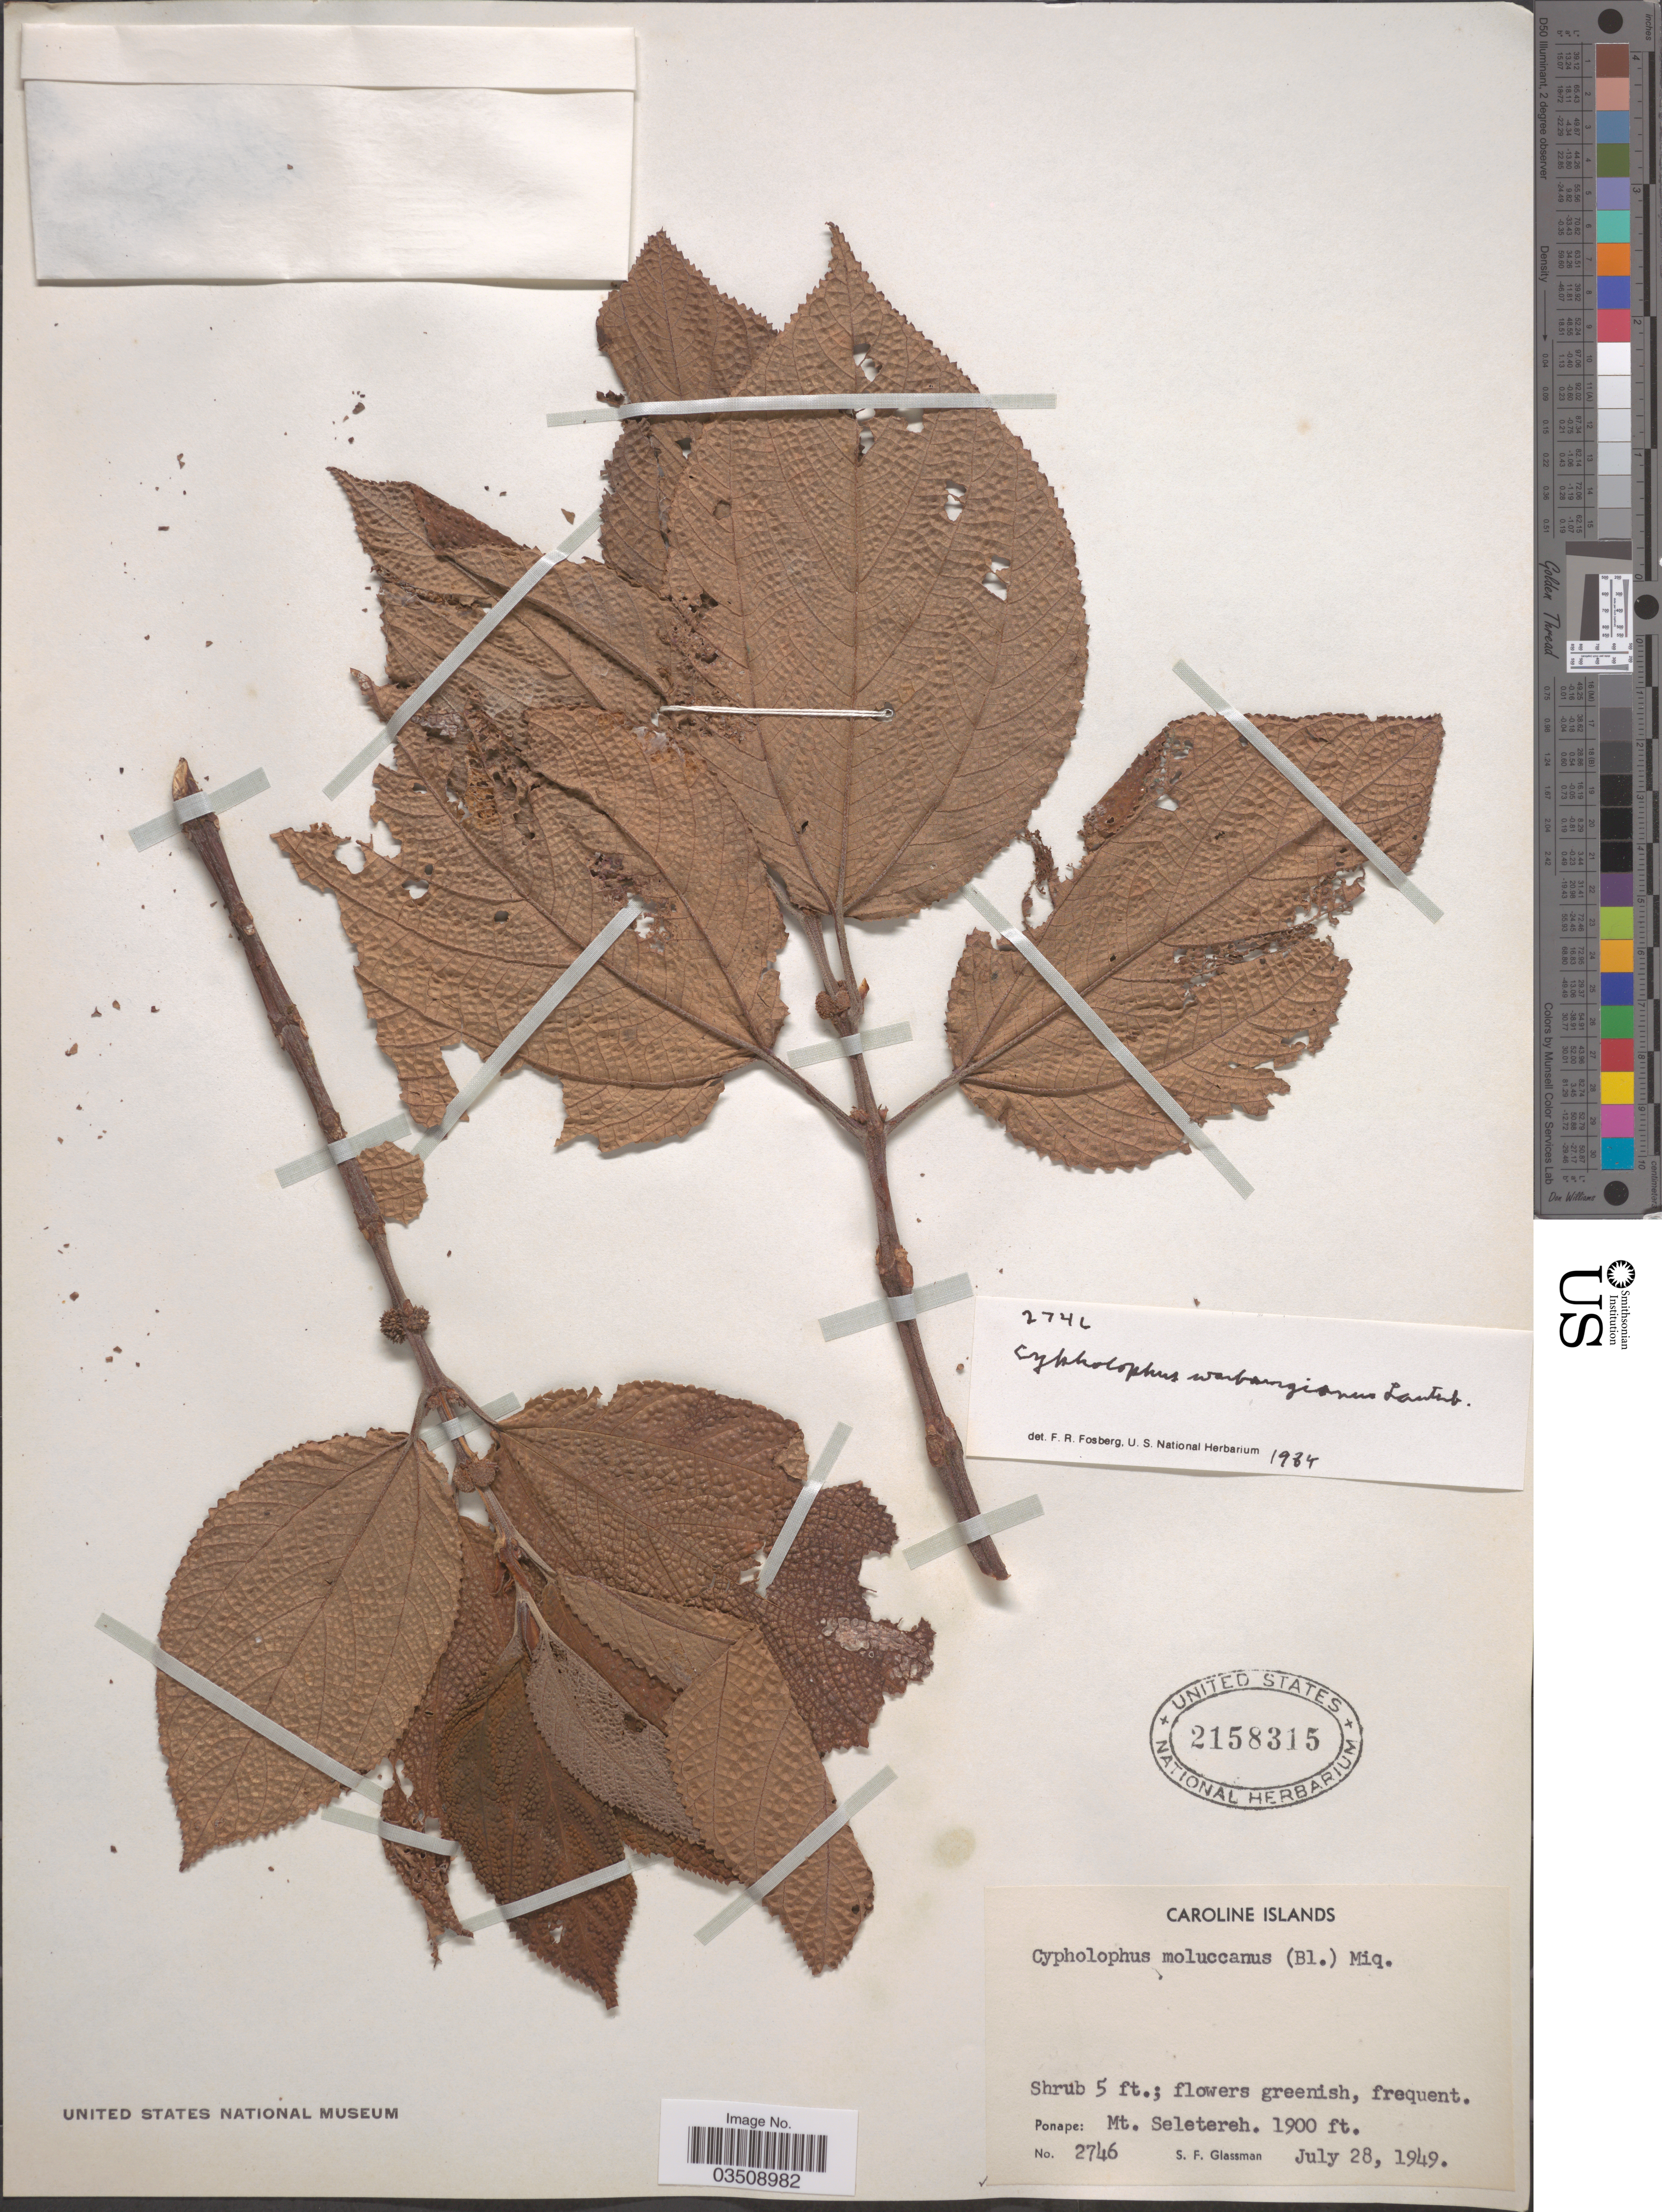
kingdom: Plantae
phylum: Tracheophyta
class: Magnoliopsida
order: Rosales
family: Urticaceae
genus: Cypholophus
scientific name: Cypholophus warburgianus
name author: Lauterb.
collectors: S. F. Glassman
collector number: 2746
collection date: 1949-07-28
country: Micronesia, Federated States of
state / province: Pohnpei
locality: Caroline Islands. Ponape: Mt. Seletereh.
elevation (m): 579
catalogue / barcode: US 2158315